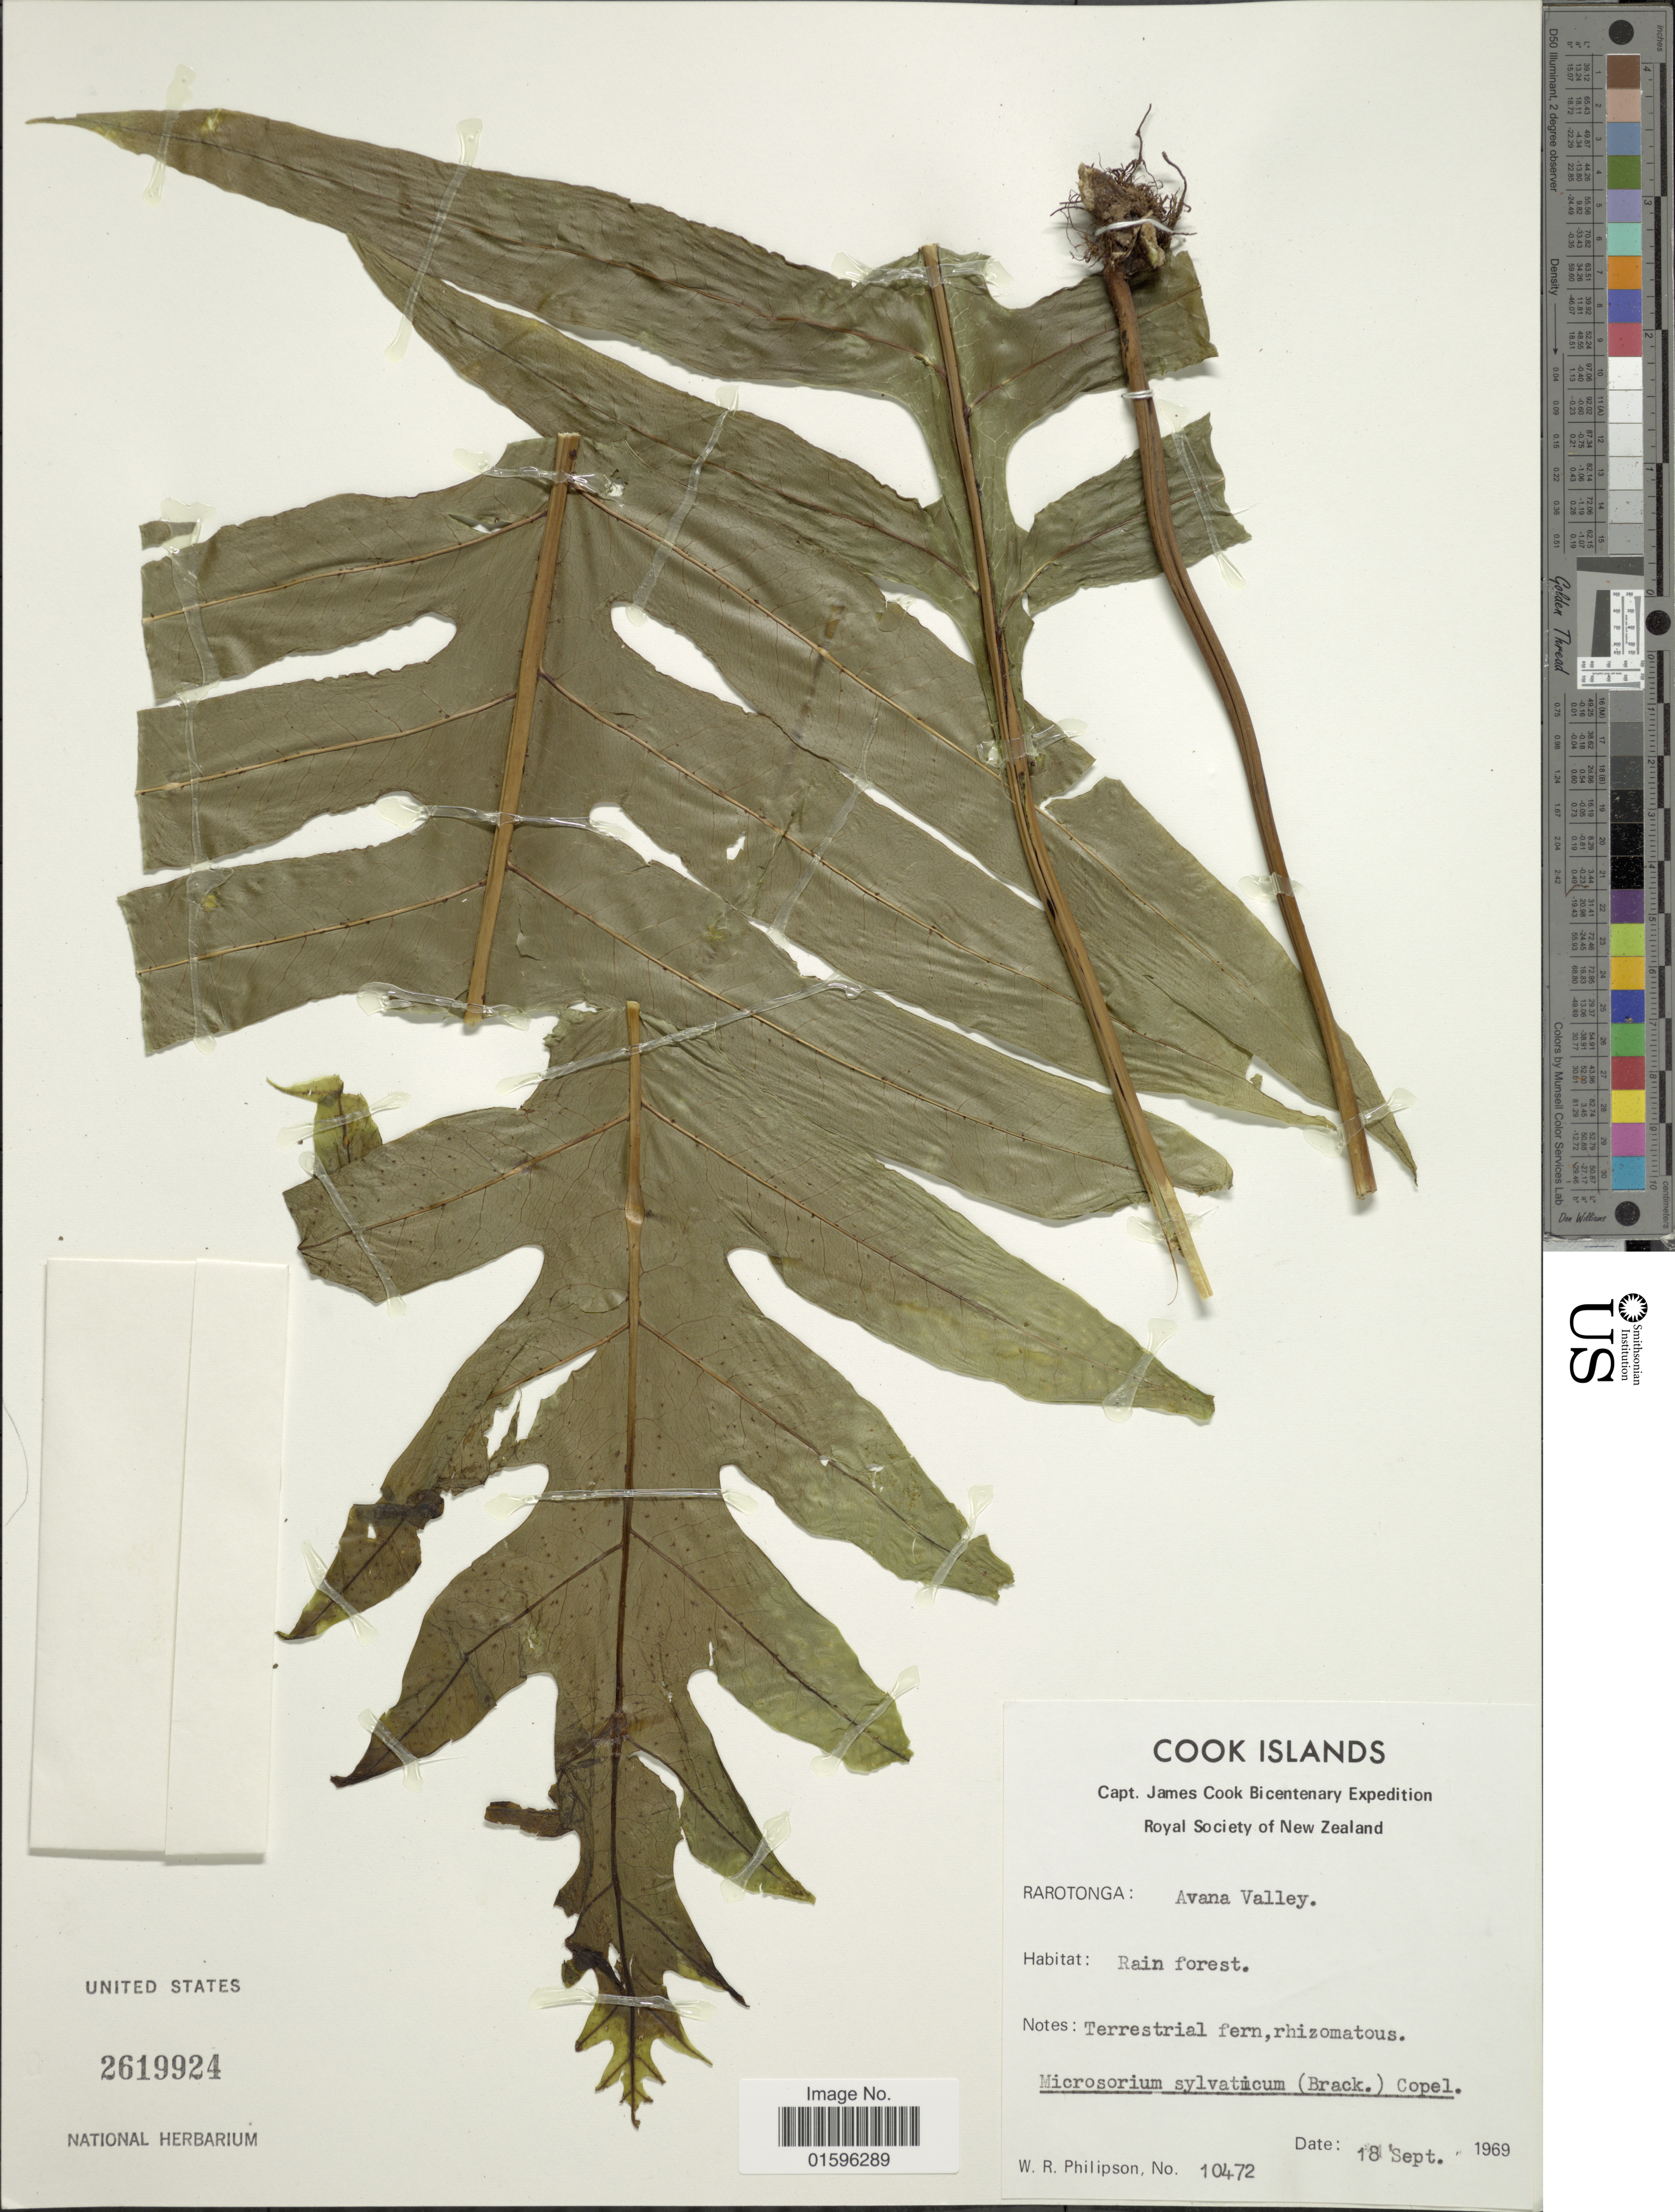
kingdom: Plantae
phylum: Tracheophyta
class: Polypodiopsida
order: Polypodiales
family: Polypodiaceae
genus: Polypodium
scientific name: Polypodium polynesicum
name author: C. Chr.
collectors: W. R. Philipson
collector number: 10472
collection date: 1969-09-18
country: Cook Islands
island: Rarotonga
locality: Rarotonga: Avana Valley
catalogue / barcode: US 2619924